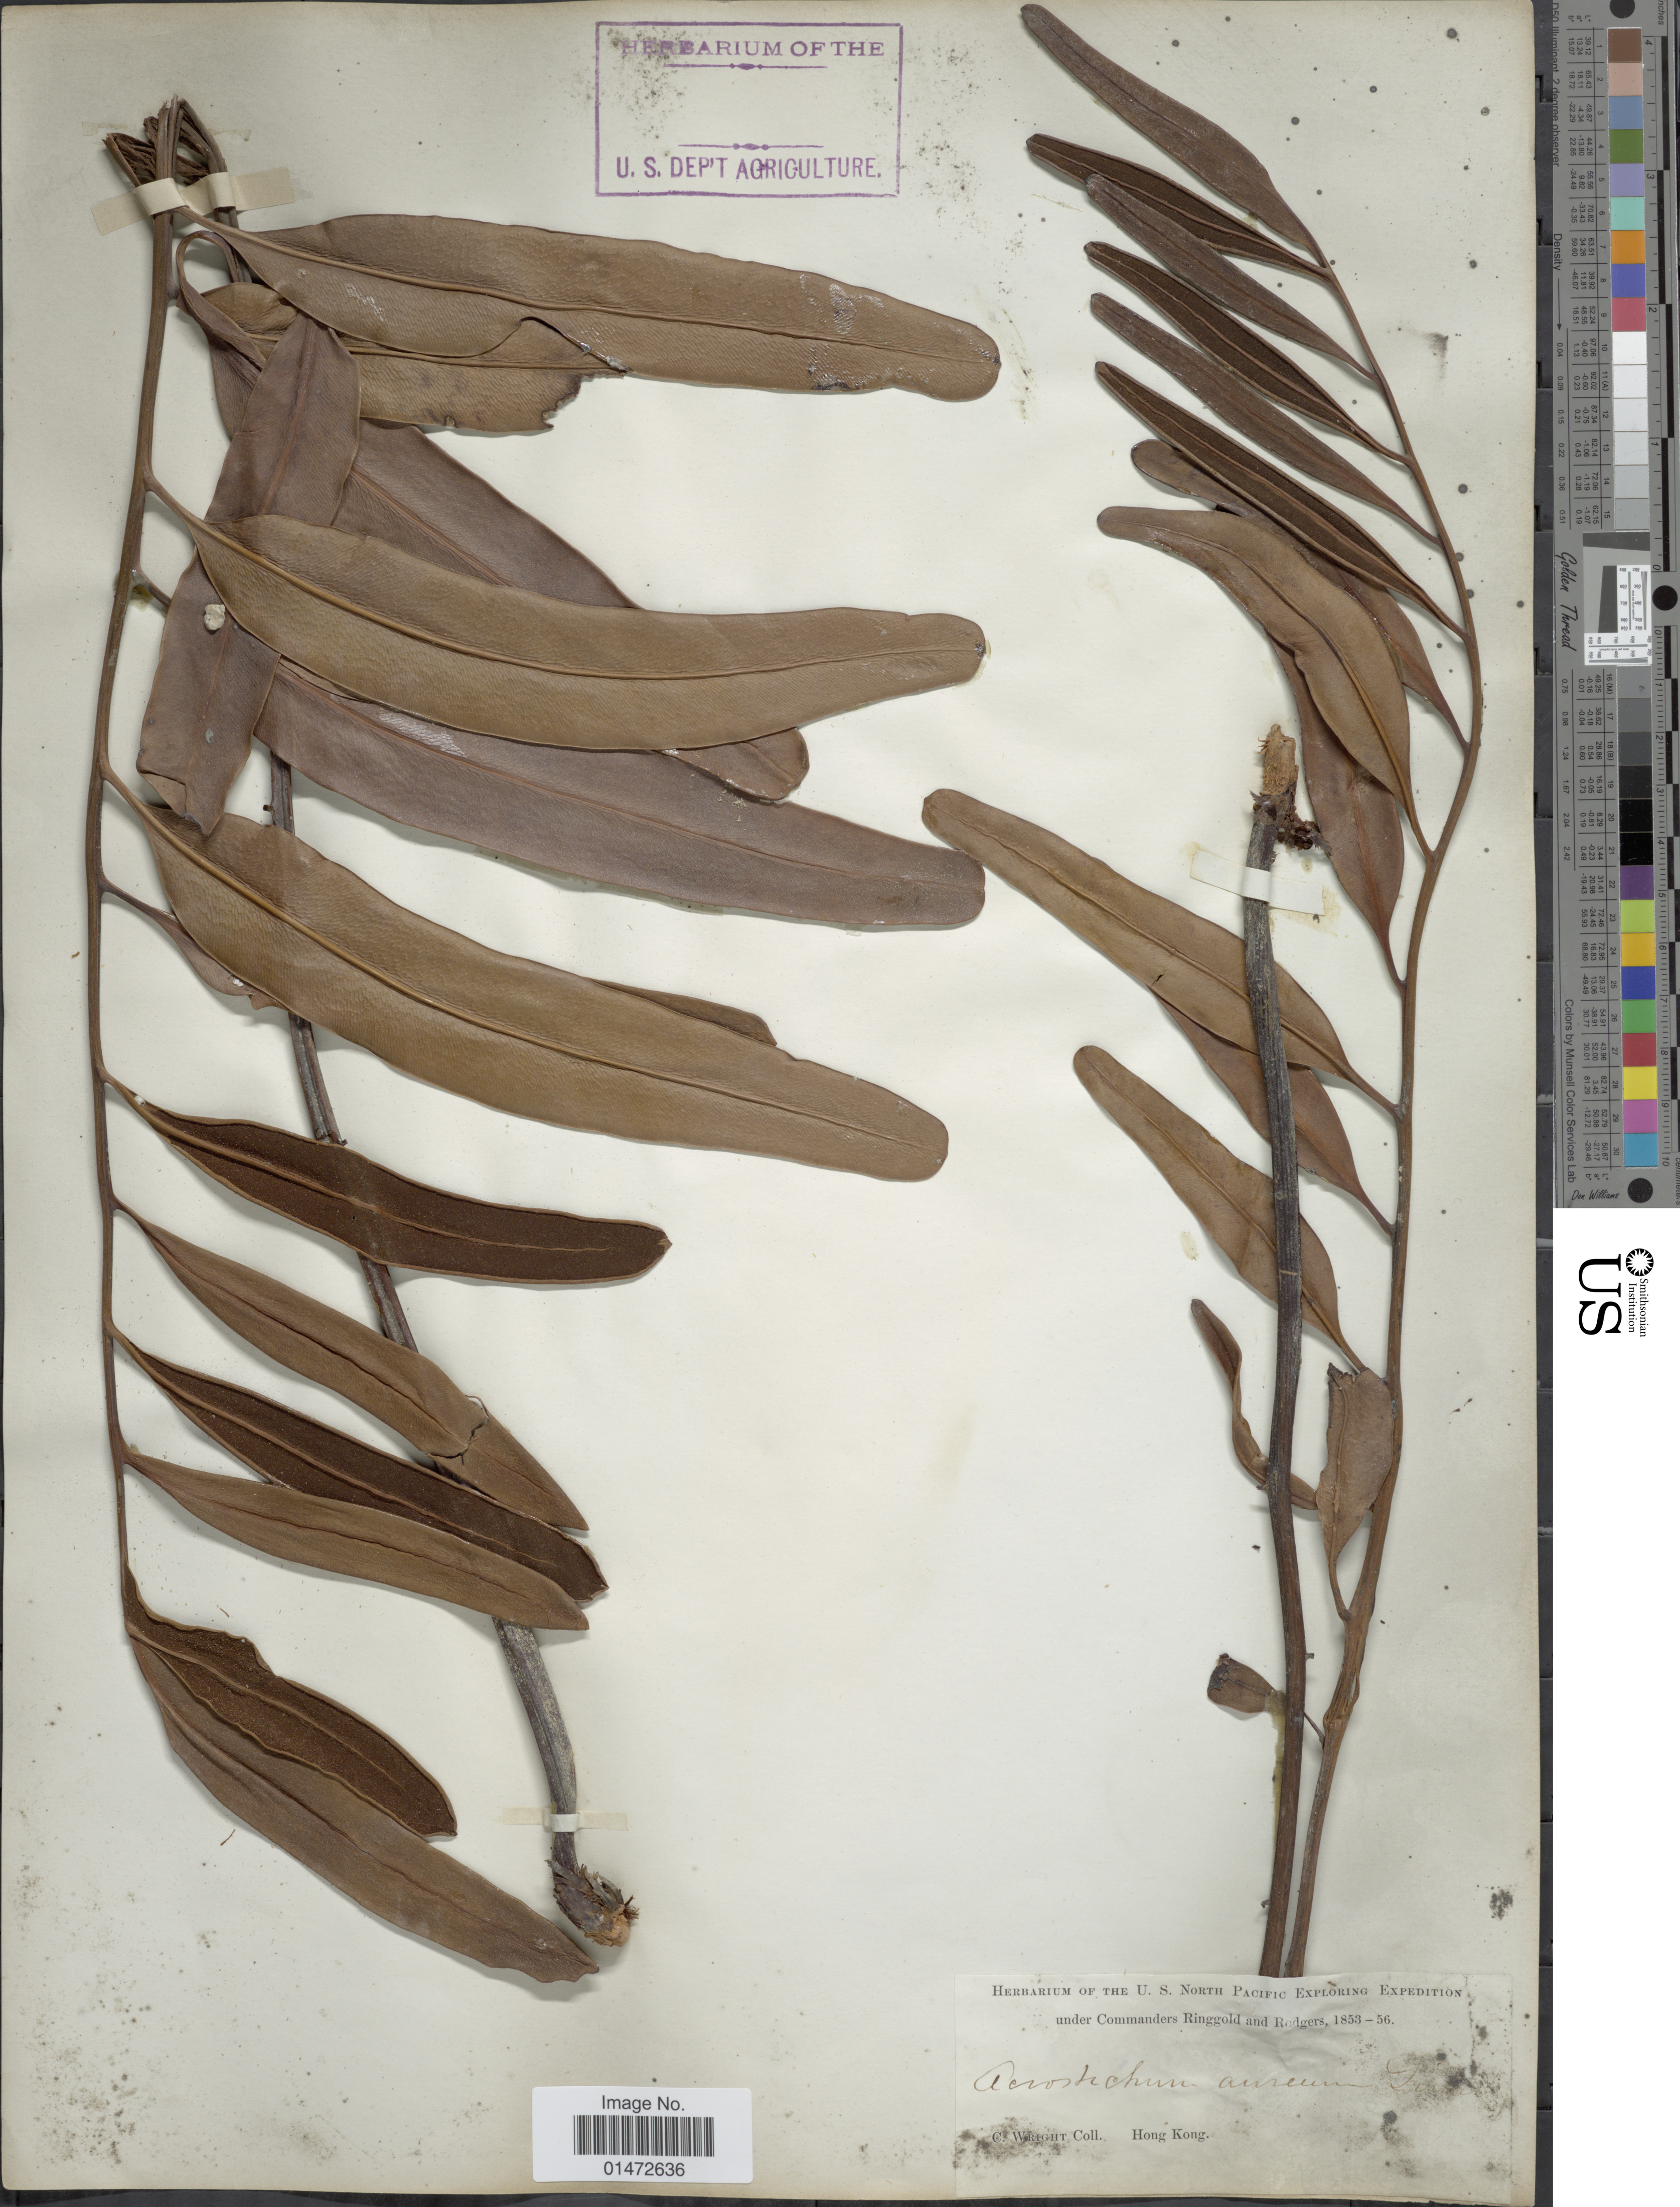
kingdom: Plantae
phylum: Tracheophyta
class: Polypodiopsida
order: Polypodiales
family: Pteridaceae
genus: Acrostichum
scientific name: Acrostichum aureum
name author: L.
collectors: C. Wright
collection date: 1853/1856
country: China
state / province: Hong Kong